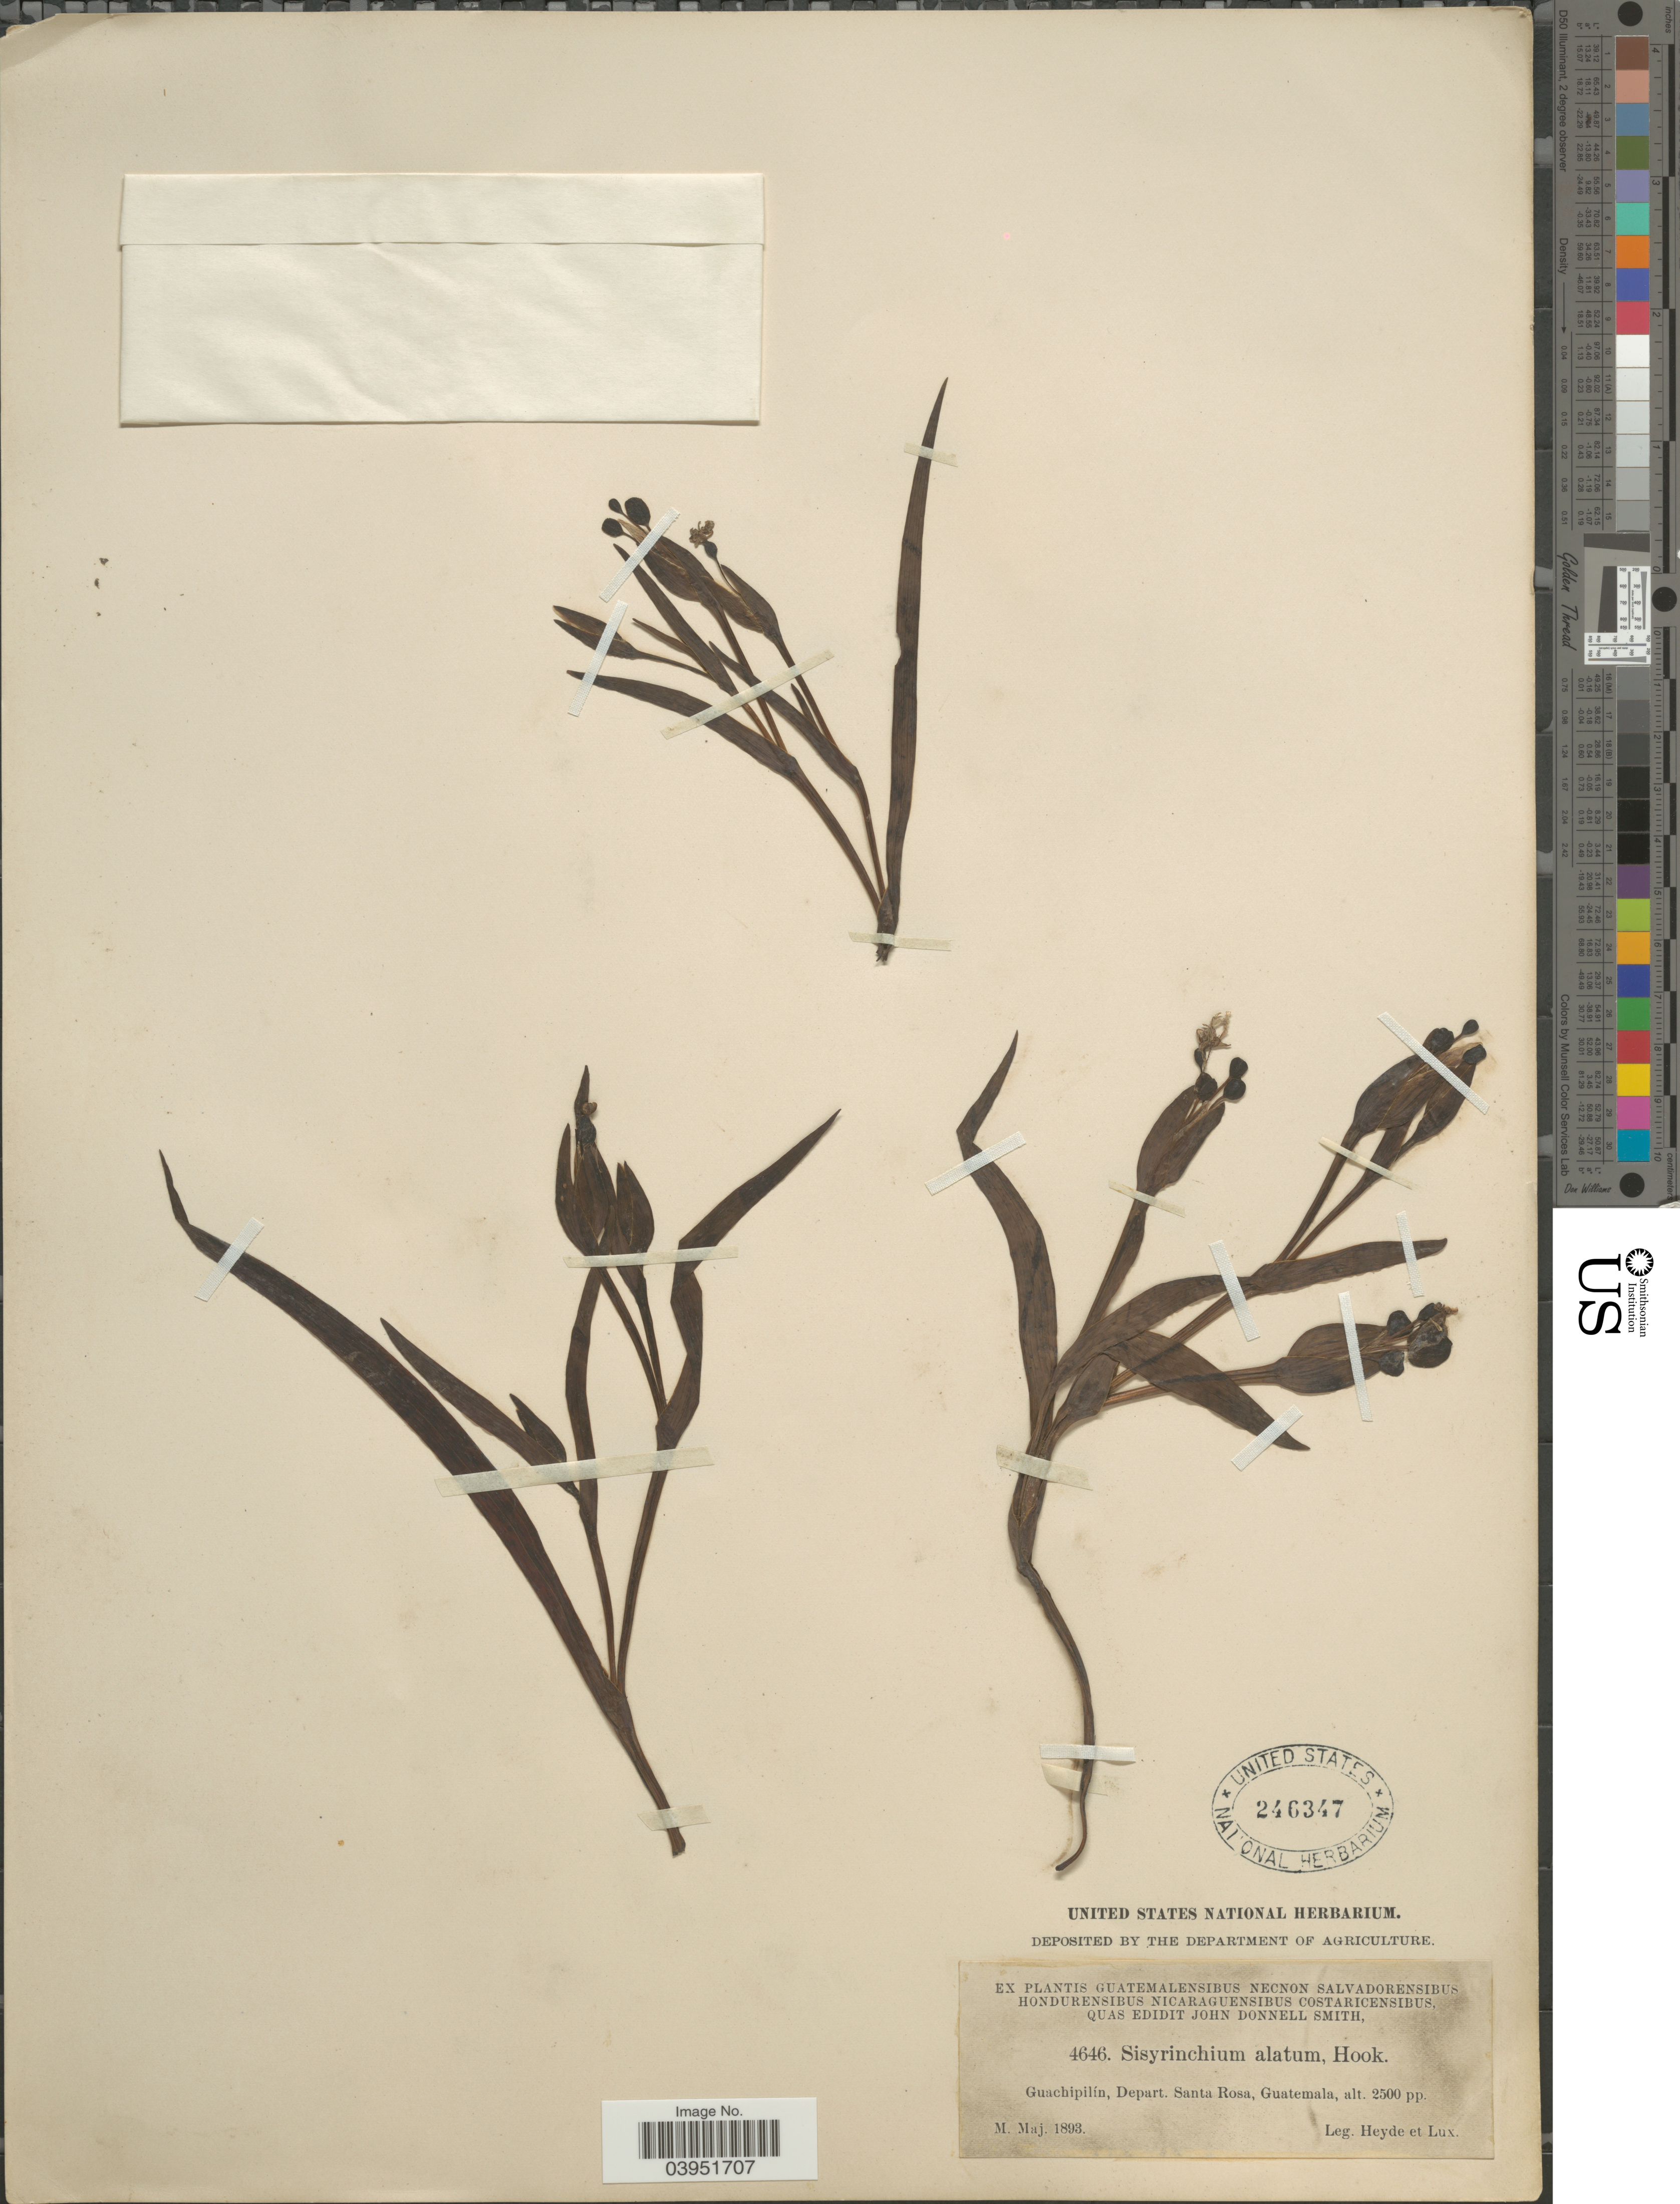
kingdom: Plantae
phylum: Tracheophyta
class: Liliopsida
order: Asparagales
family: Iridaceae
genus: Sisyrinchium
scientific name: Sisyrinchium alatum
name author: Hook.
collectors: Heyde & Lux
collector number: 4646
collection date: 1893-05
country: Guatemala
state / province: Santa Rosa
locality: Guachipilín, Depart. Santa Rosa.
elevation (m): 762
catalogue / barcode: US 246347